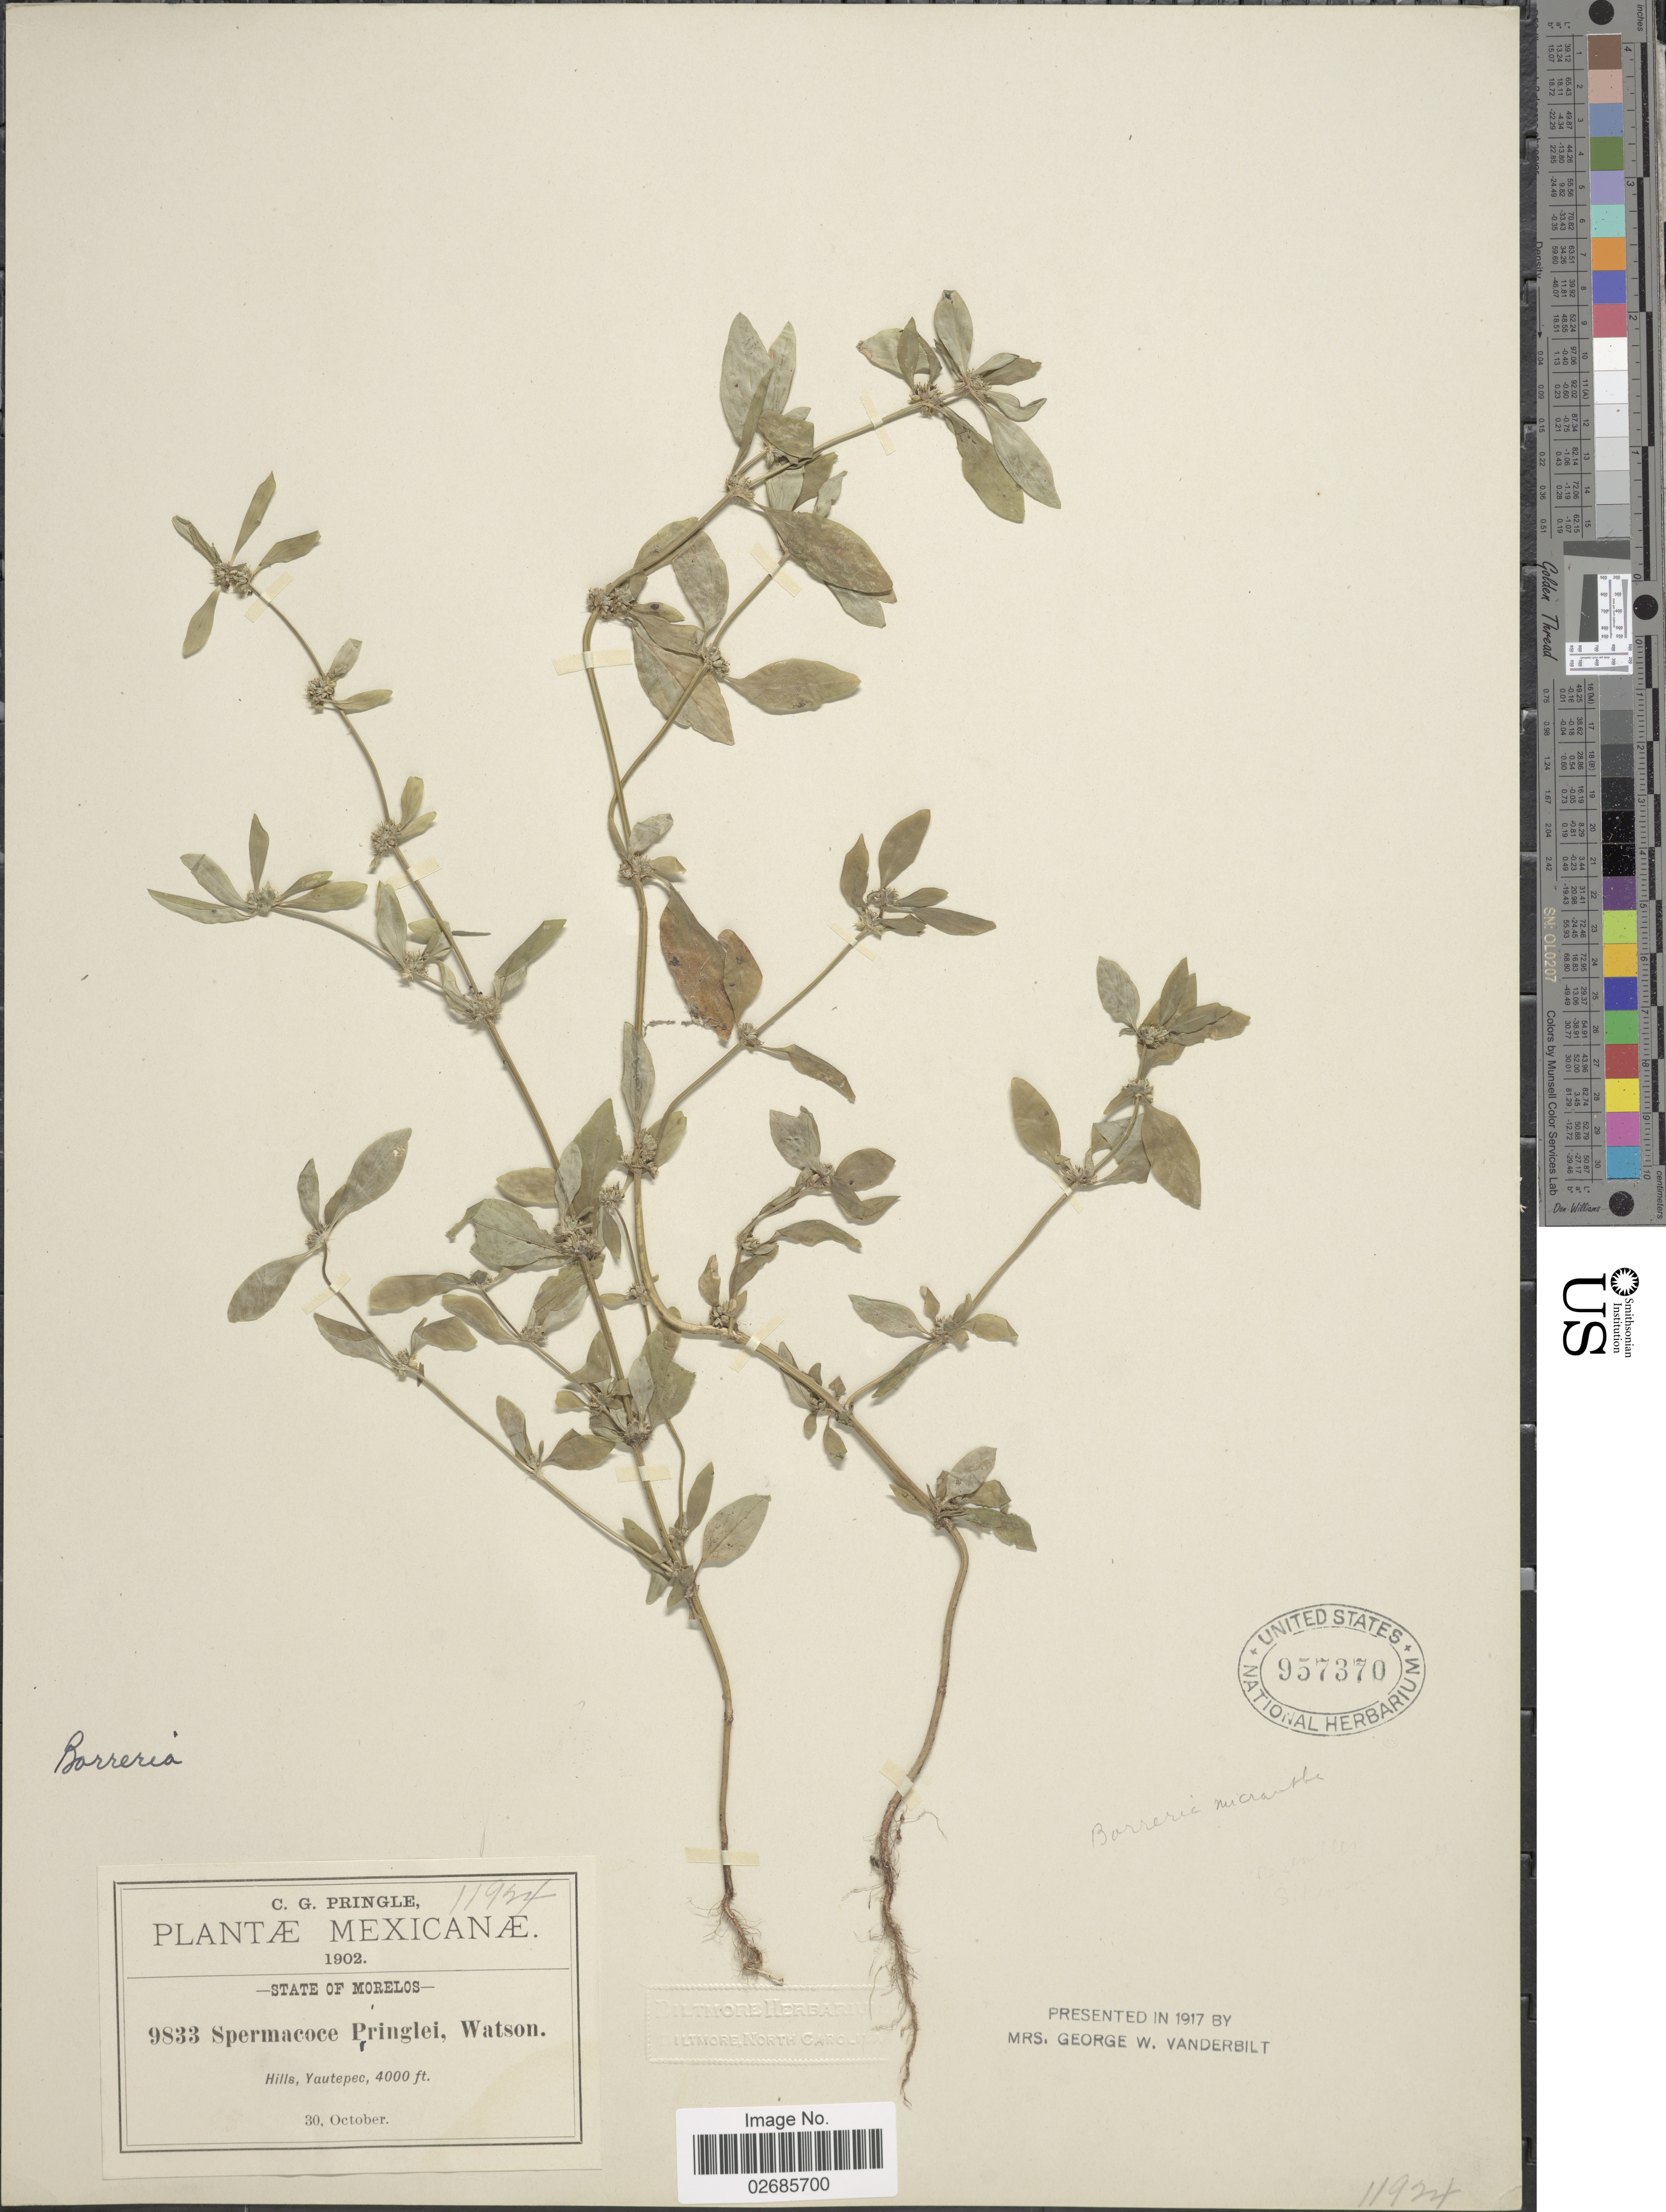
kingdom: Plantae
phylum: Tracheophyta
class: Magnoliopsida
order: Gentianales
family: Rubiaceae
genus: Borreria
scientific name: Borreria pringlei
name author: S. Watson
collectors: C. G. Pringle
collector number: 9833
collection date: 1902-10-30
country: Mexico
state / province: Morelos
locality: Hills, Yautepec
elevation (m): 1219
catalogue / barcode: US 957370